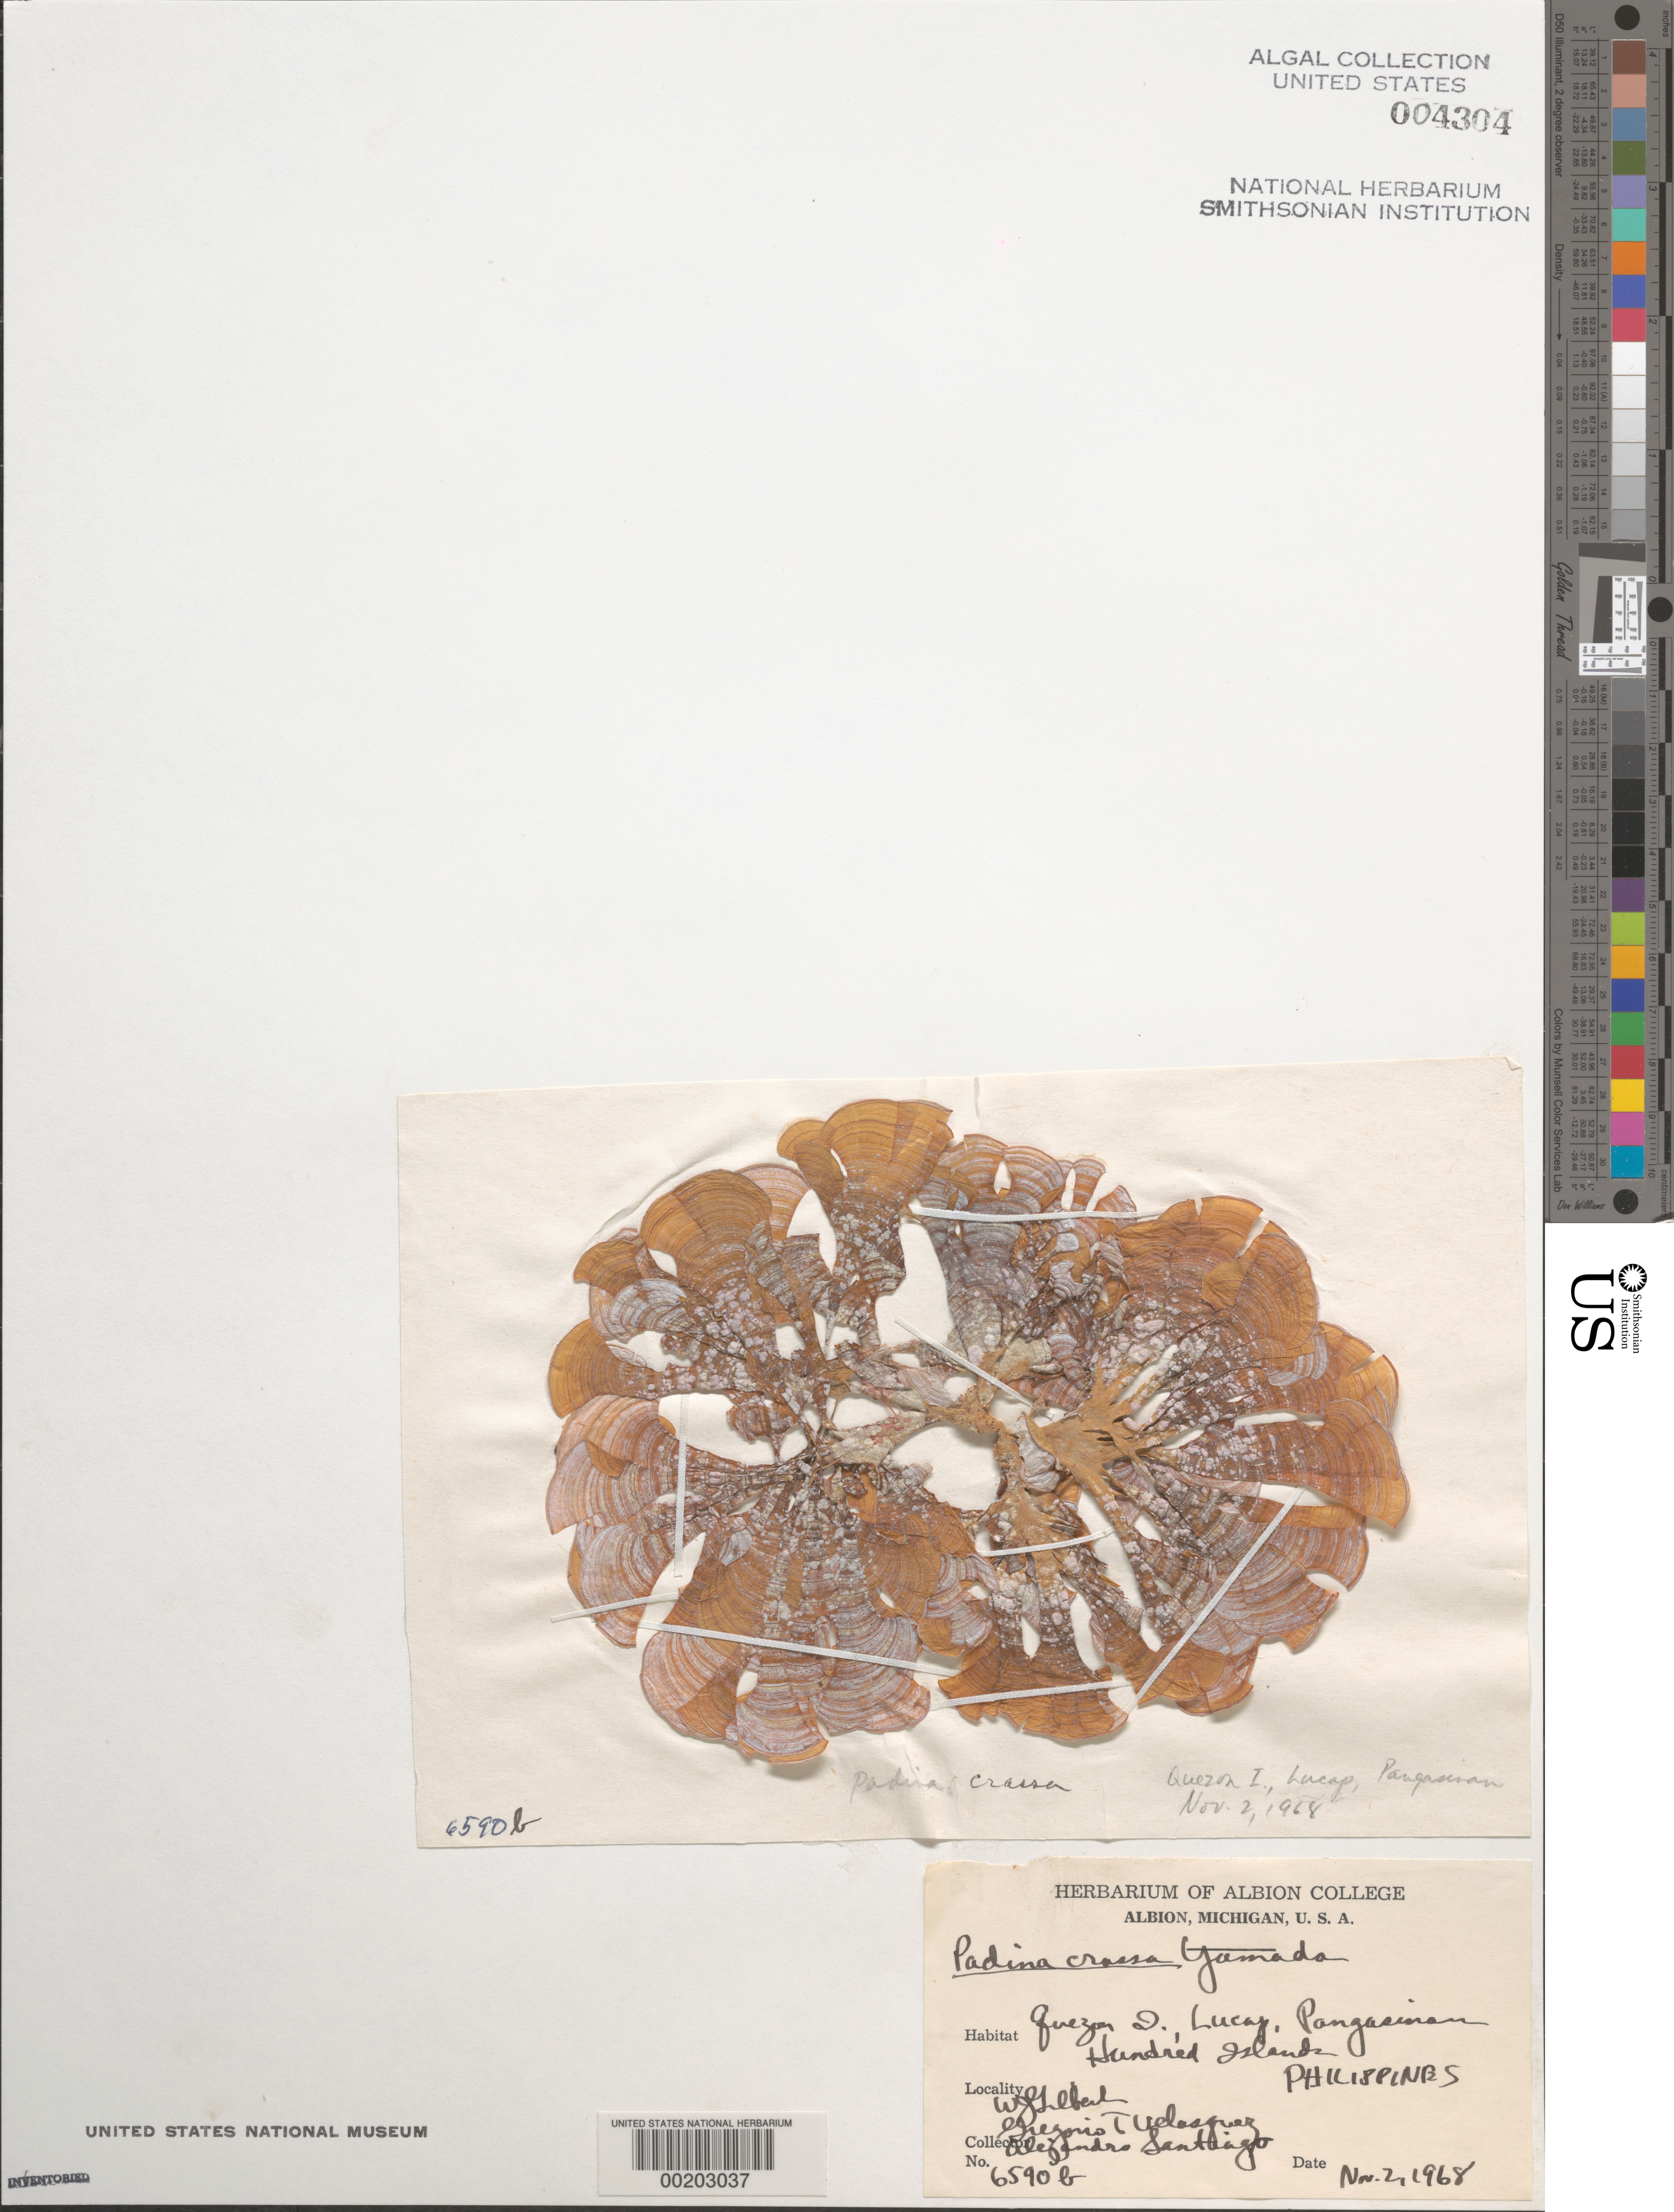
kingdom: Chromista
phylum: Ochrophyta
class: Phaeophyceae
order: Dictyotales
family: Dictyotaceae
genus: Padina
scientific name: Padina gymnospora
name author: (Kütz.) O.G. Sond.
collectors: W. J. Gilbert, G. Velasguez & A. Santiago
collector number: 6590b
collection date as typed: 02 Nov 1968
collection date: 1968-11-02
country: Philippines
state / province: Ilocos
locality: Quezon island, lucap, pangasinan, hundred islands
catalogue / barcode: US 4304